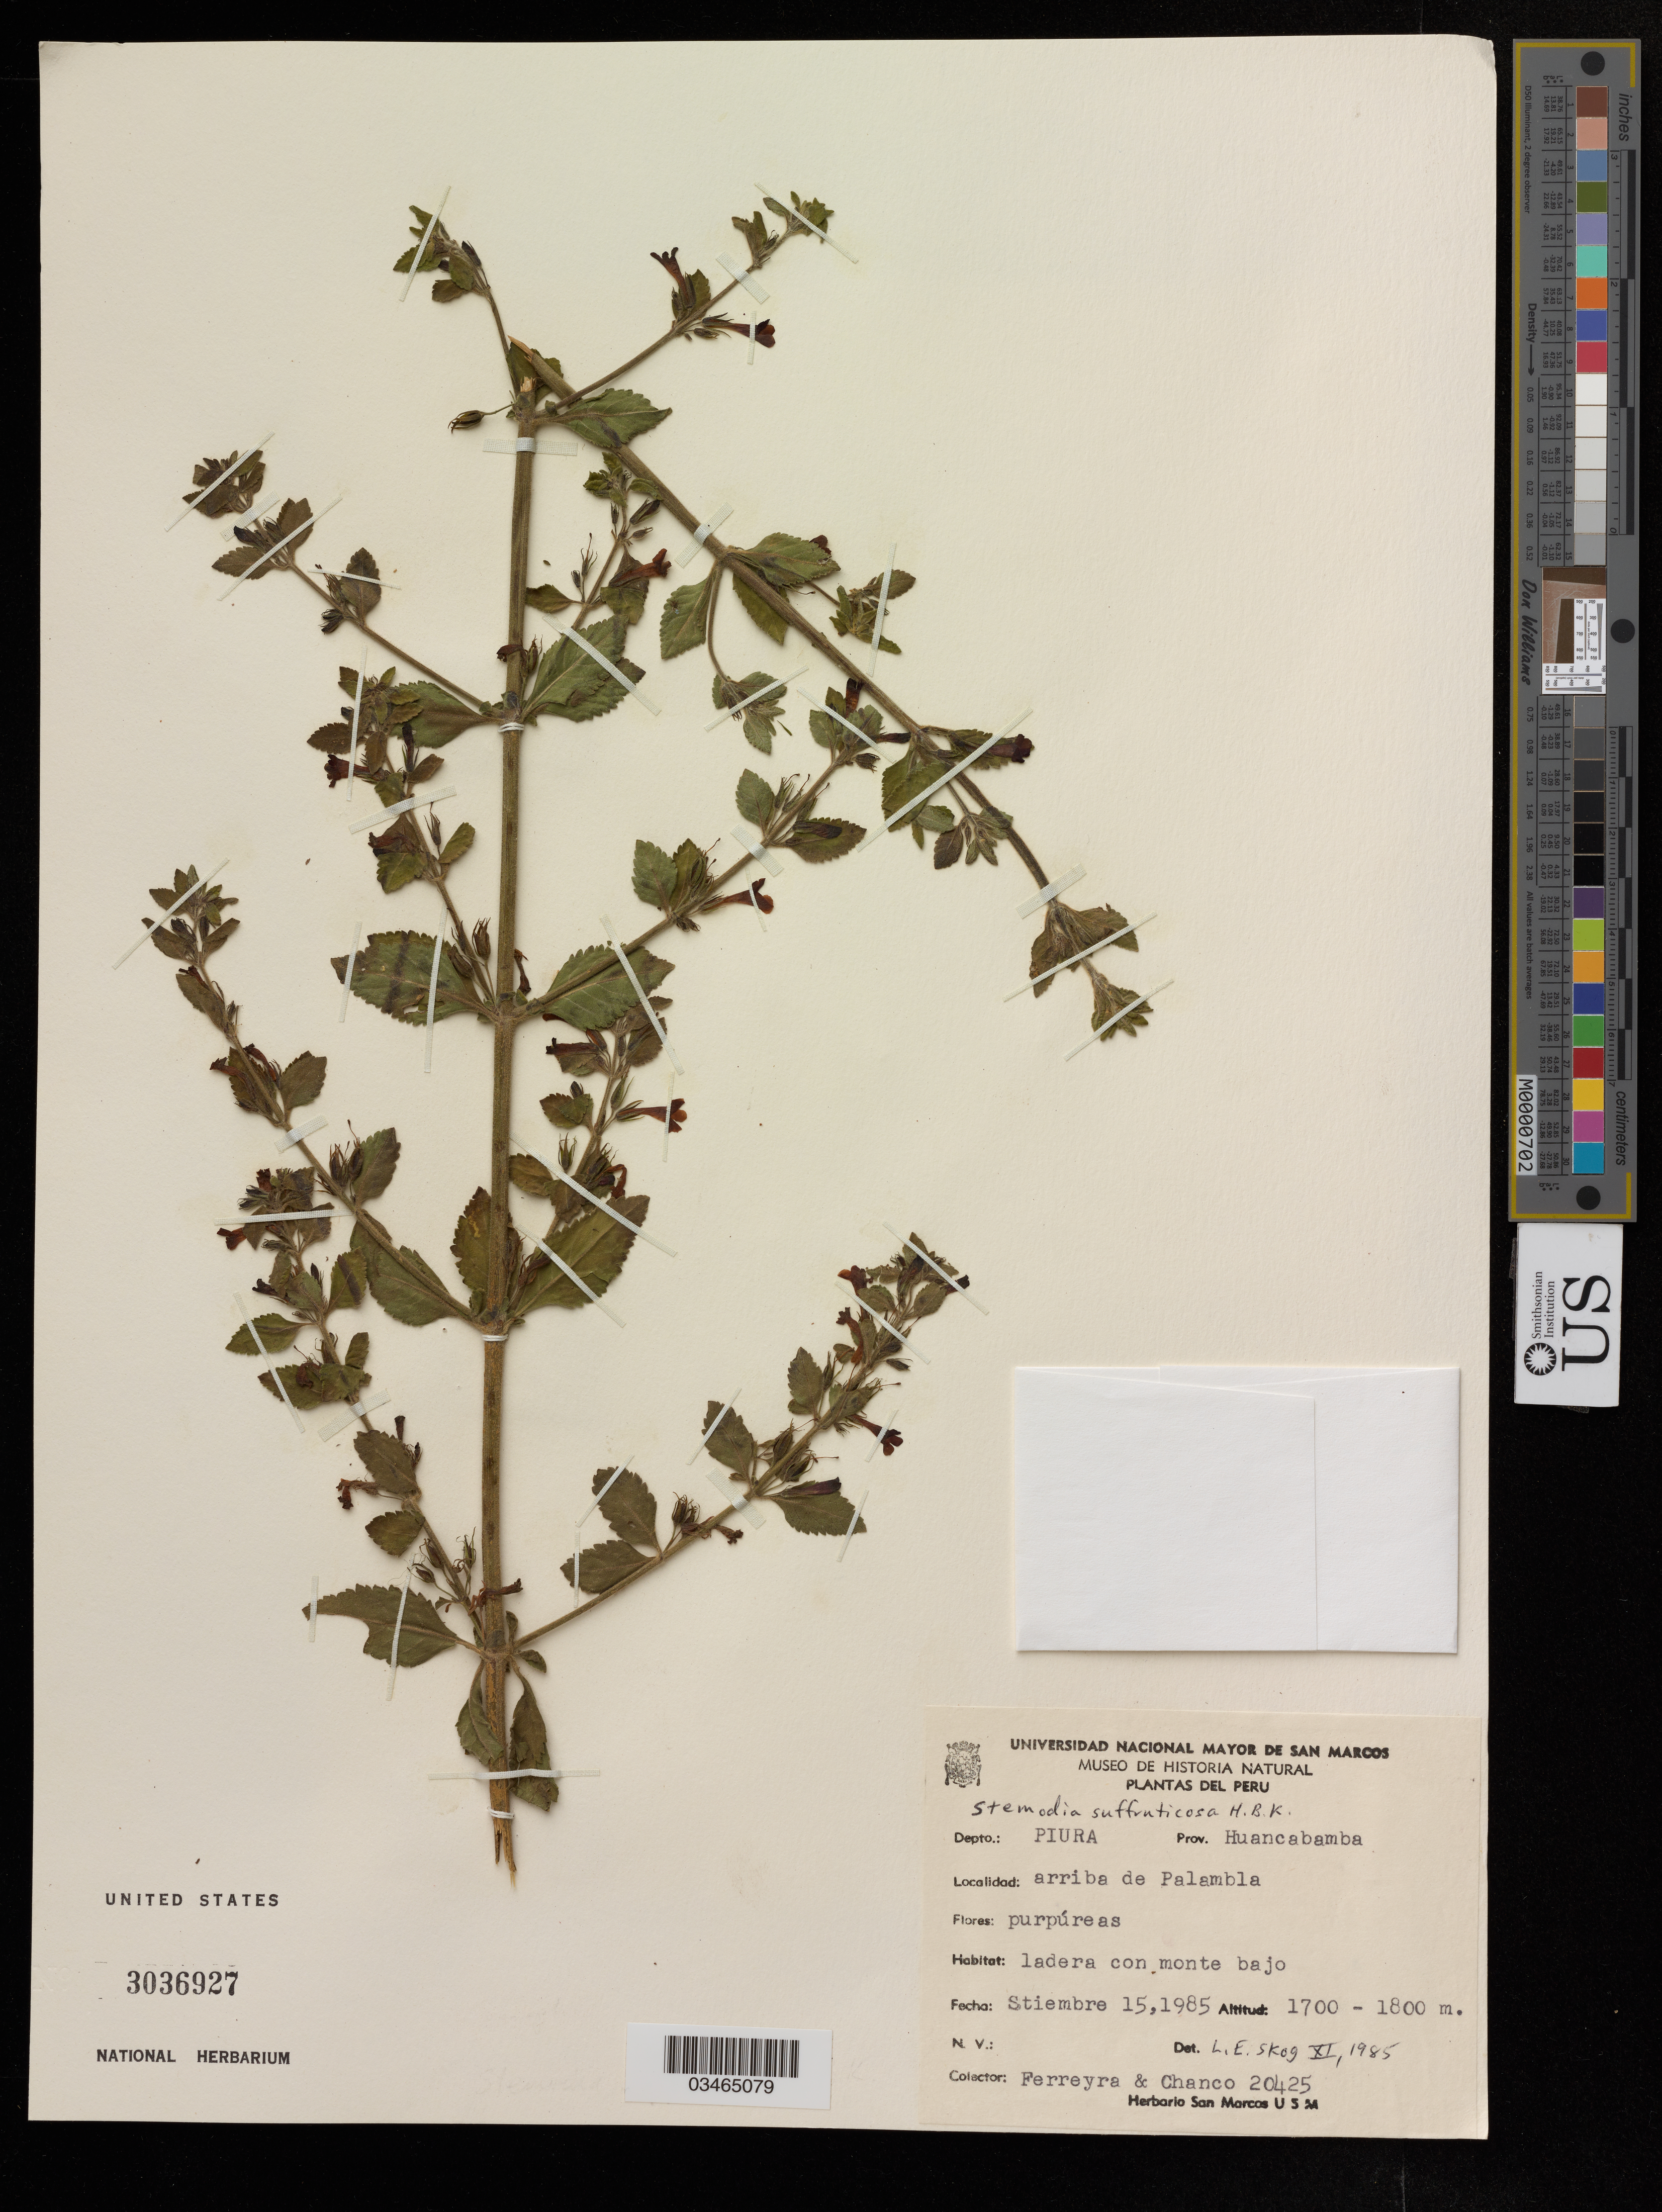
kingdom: Plantae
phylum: Tracheophyta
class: Magnoliopsida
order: Lamiales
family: Plantaginaceae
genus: Stemodia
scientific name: Stemodia suffruticosa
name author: Kunth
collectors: Ferreyra & -. Chanco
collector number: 20425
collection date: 1985-09-15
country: Peru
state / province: Piura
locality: Huancabamba, arriba de Palambla, ladera con monte bajo.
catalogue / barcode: US 3036927